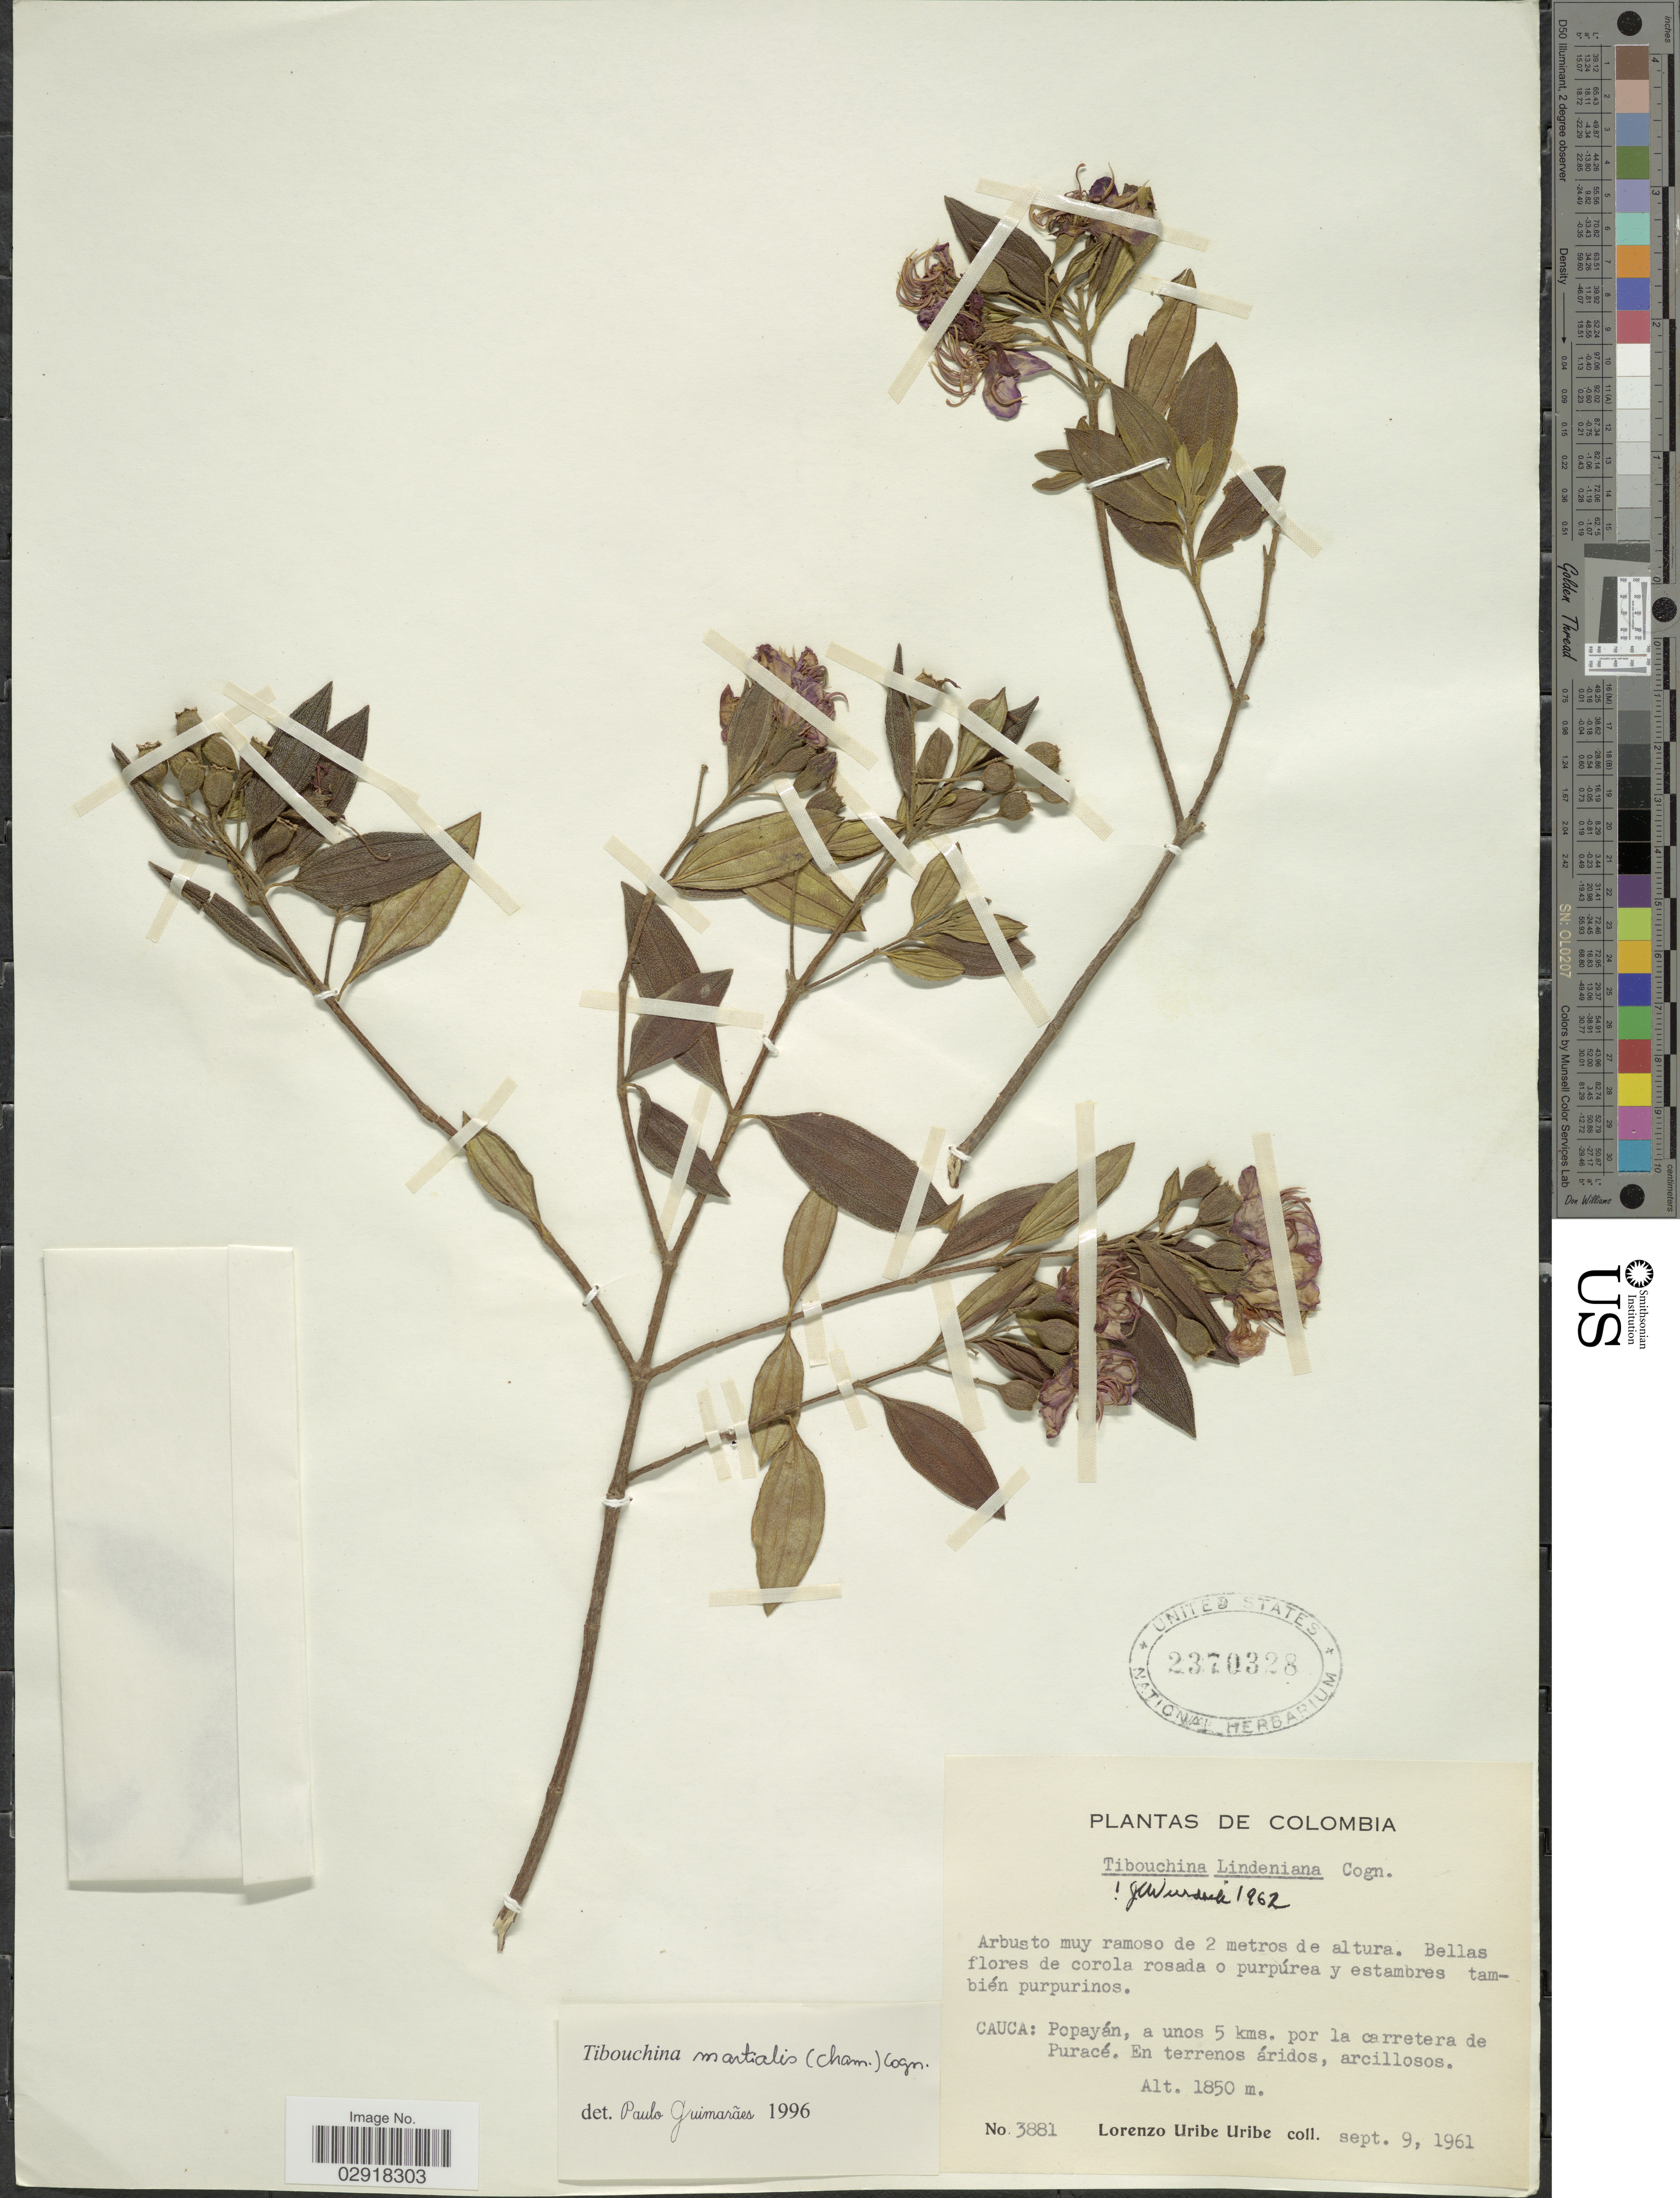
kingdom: Plantae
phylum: Tracheophyta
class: Magnoliopsida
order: Myrtales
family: Melastomataceae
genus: Pleroma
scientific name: Pleroma martiale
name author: (Cham.) Triana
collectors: L. Uribe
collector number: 3881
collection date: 1961-09-09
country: Colombia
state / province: Cauca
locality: Popayán, a unos 5 kms. por la carretera de Puracé.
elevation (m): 1850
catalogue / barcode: US 2370328